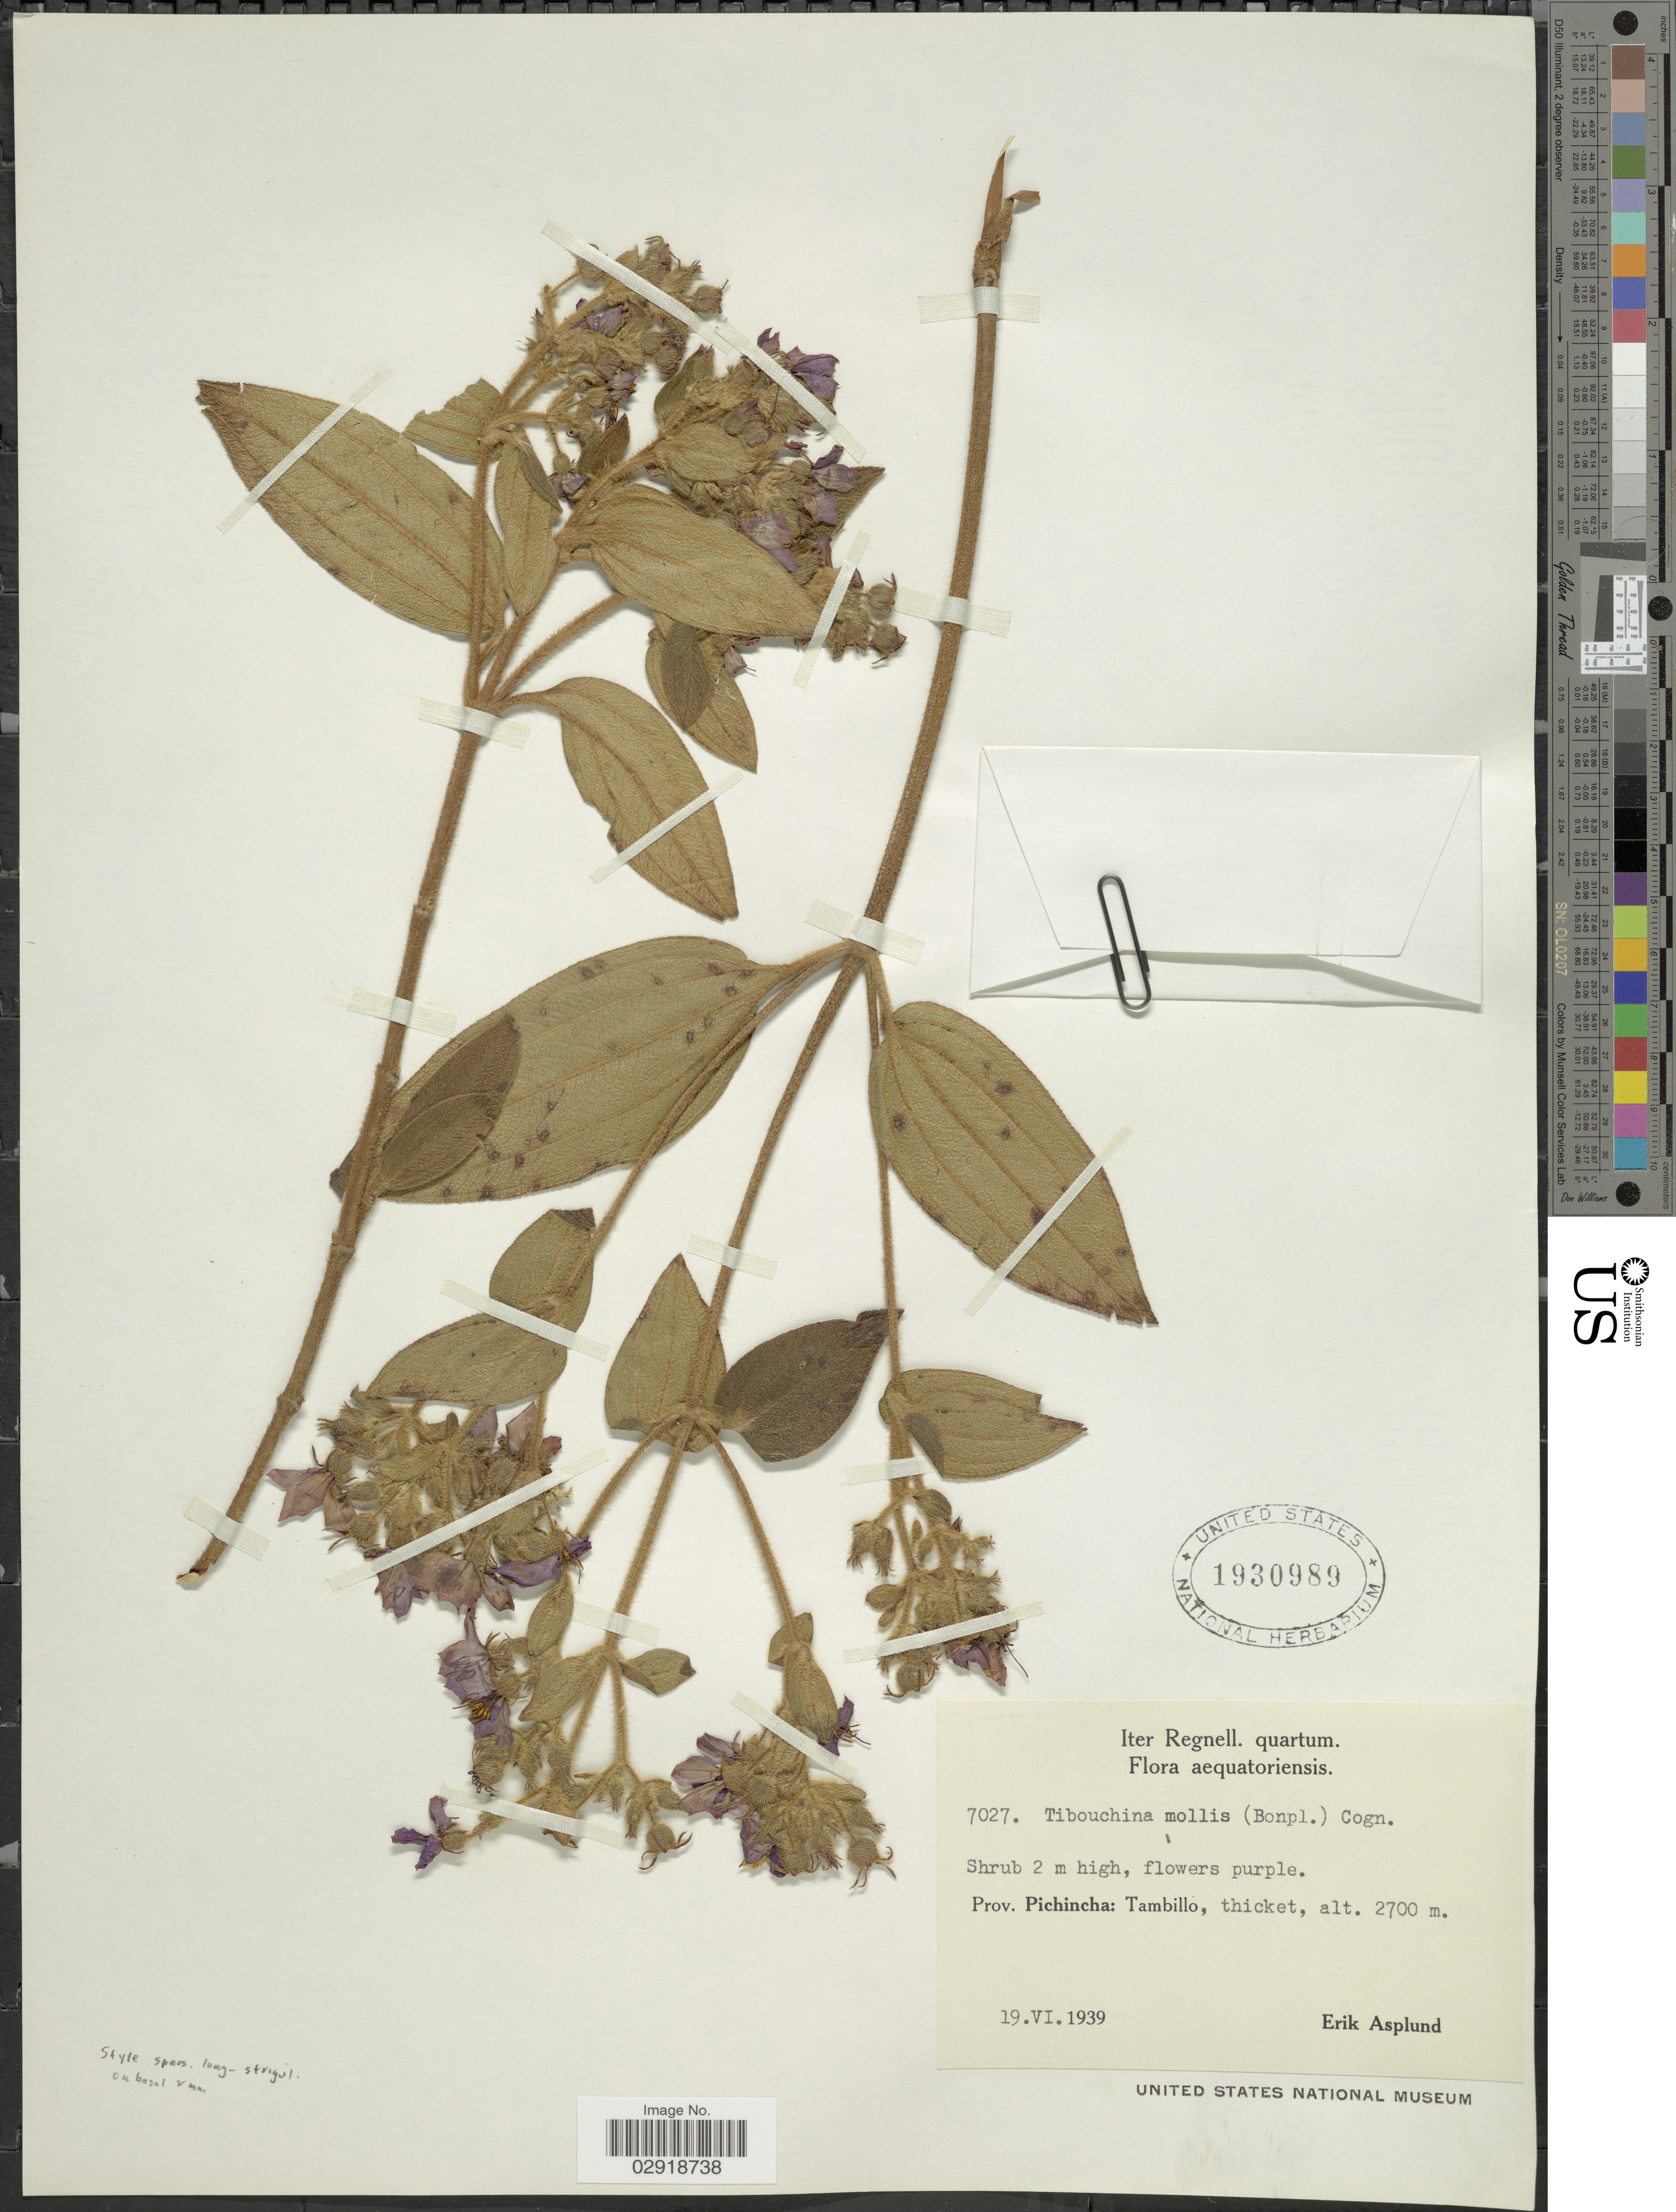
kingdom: Plantae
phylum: Tracheophyta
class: Magnoliopsida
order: Myrtales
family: Melastomataceae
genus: Chaetogastra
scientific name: Chaetogastra mollis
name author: (Bonpl.) DC.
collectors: E. Asplund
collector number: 7027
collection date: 1939-06-19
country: Ecuador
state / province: Pichincha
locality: Tambillo, thicket.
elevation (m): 2700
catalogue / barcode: US 1930989